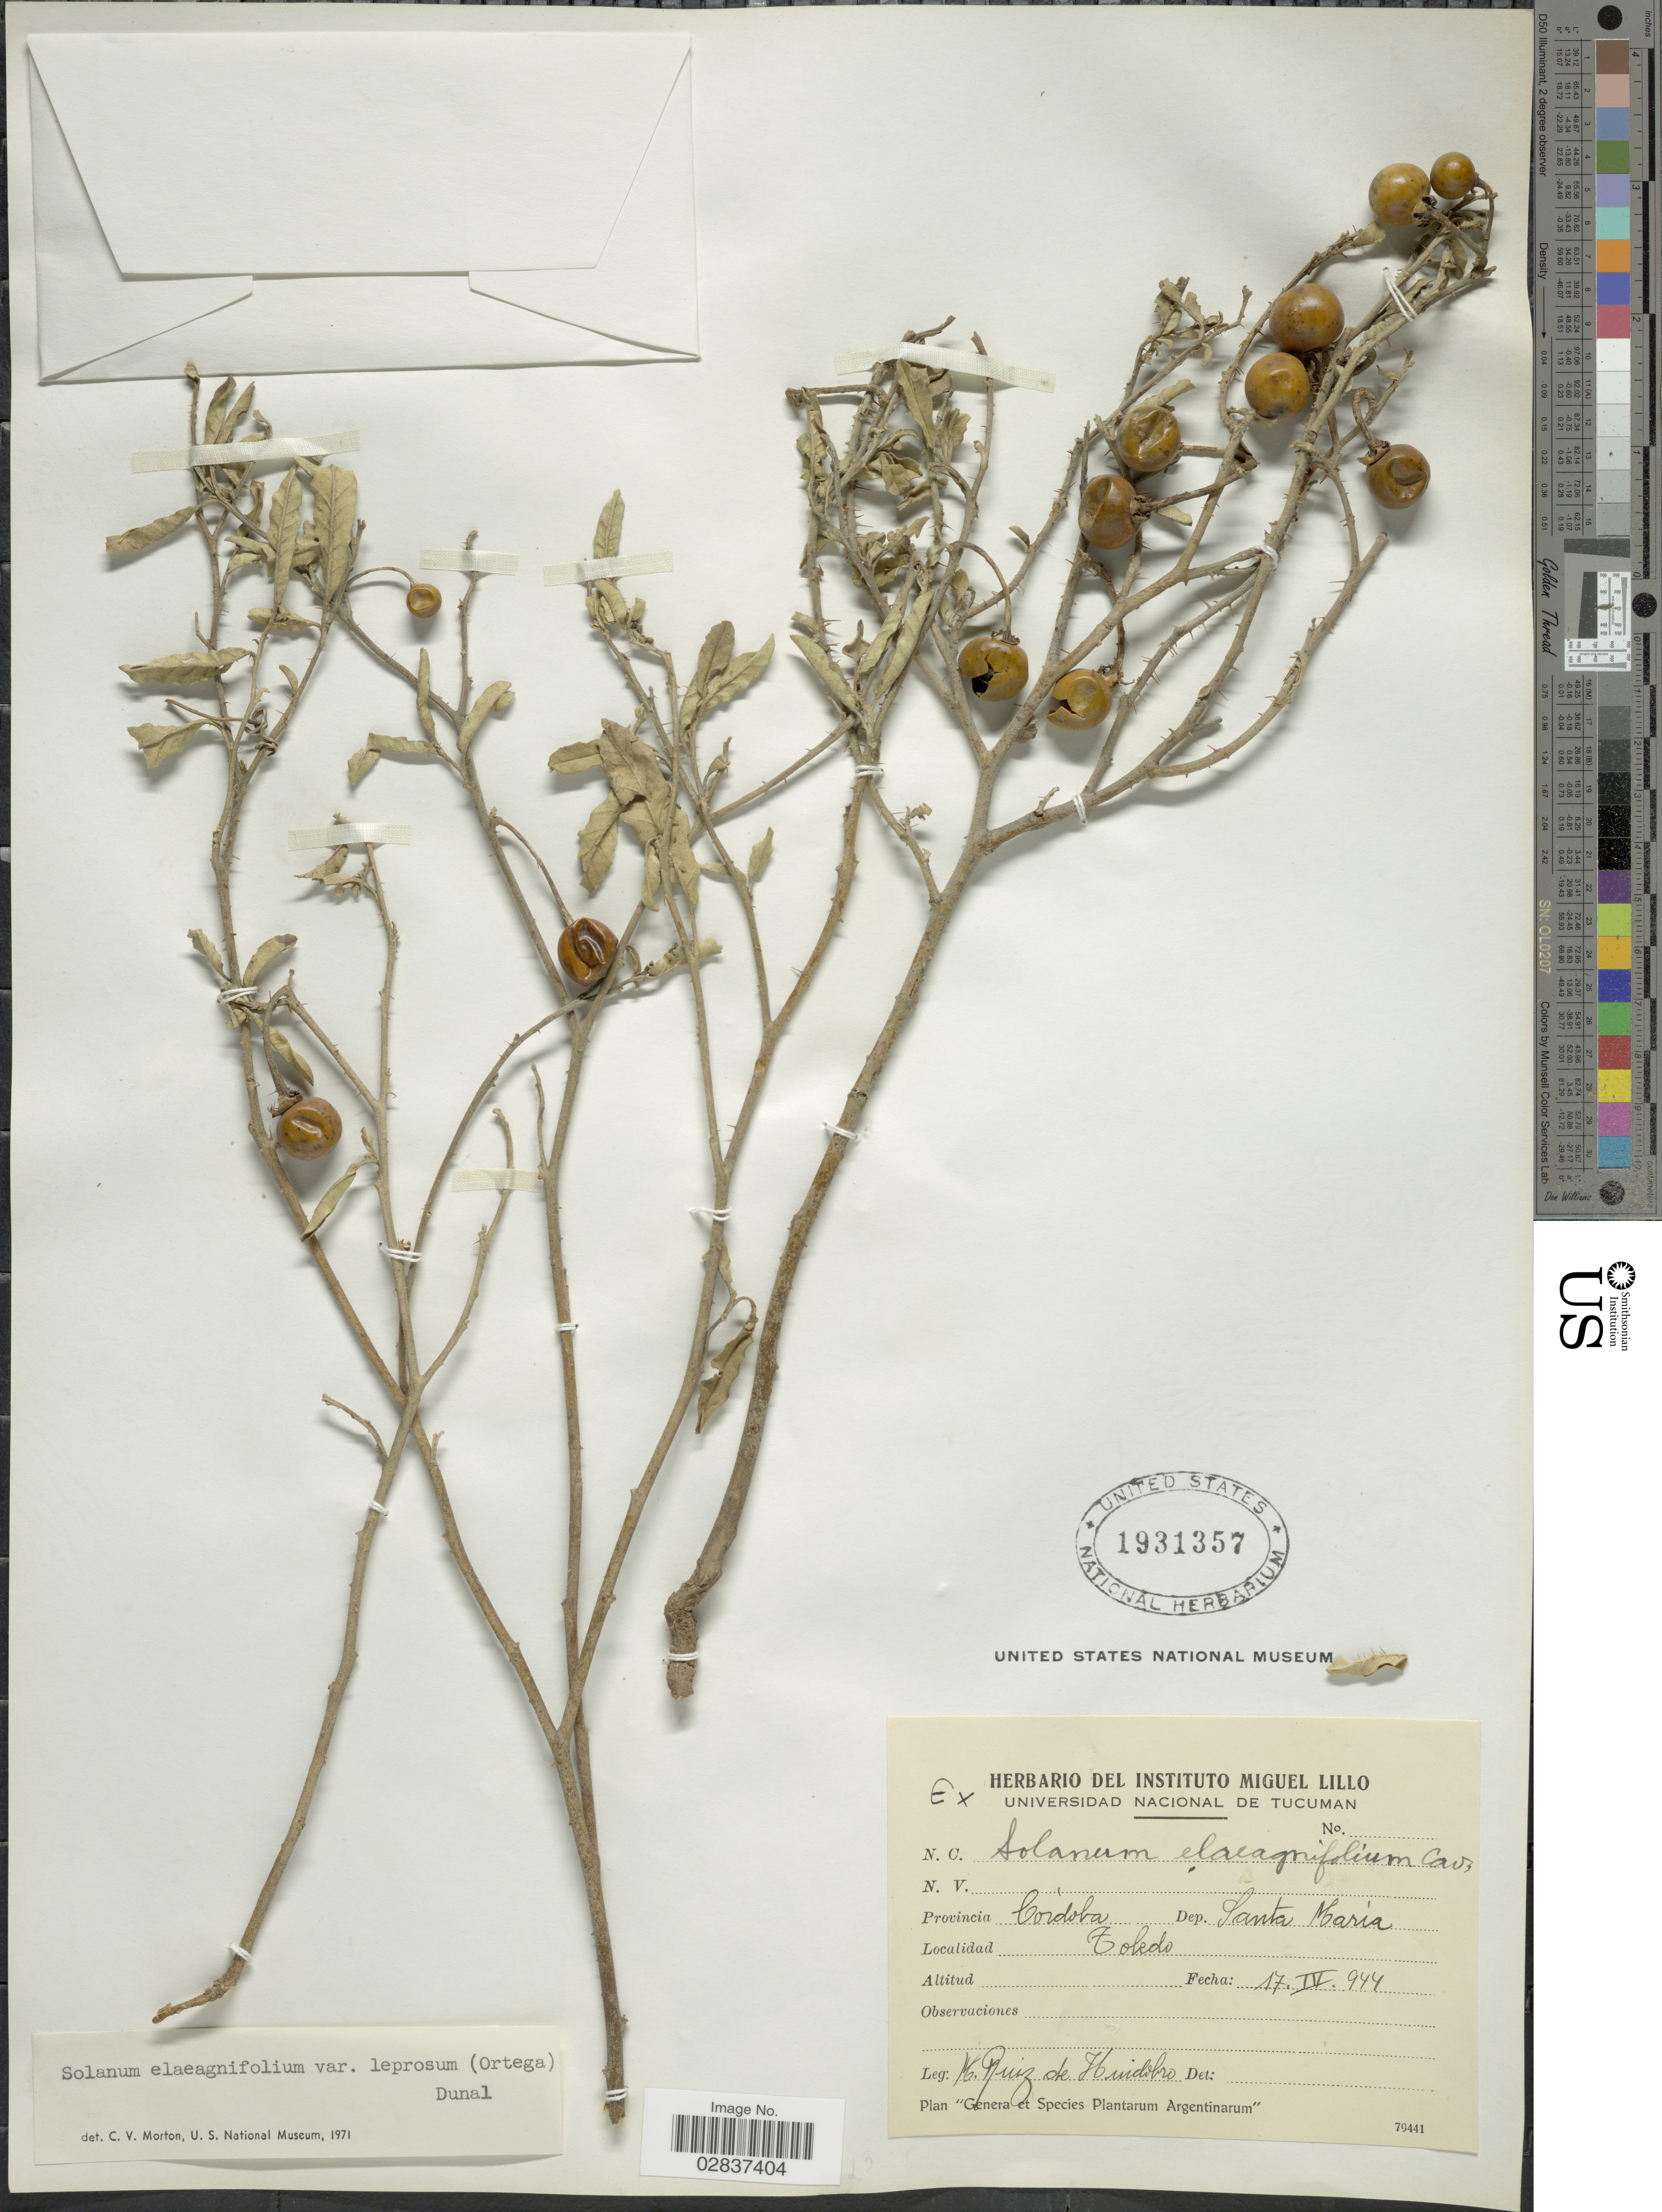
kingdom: Plantae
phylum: Tracheophyta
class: Magnoliopsida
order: Solanales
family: Solanaceae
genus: Solanum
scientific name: Solanum elaeagnifolium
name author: Cav.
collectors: M. Ruiz Huidobro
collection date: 1944-04-17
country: Argentina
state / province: Cordoba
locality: Provincia Cordoba, Dep. Santa María, Toledo.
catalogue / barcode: US 1931357